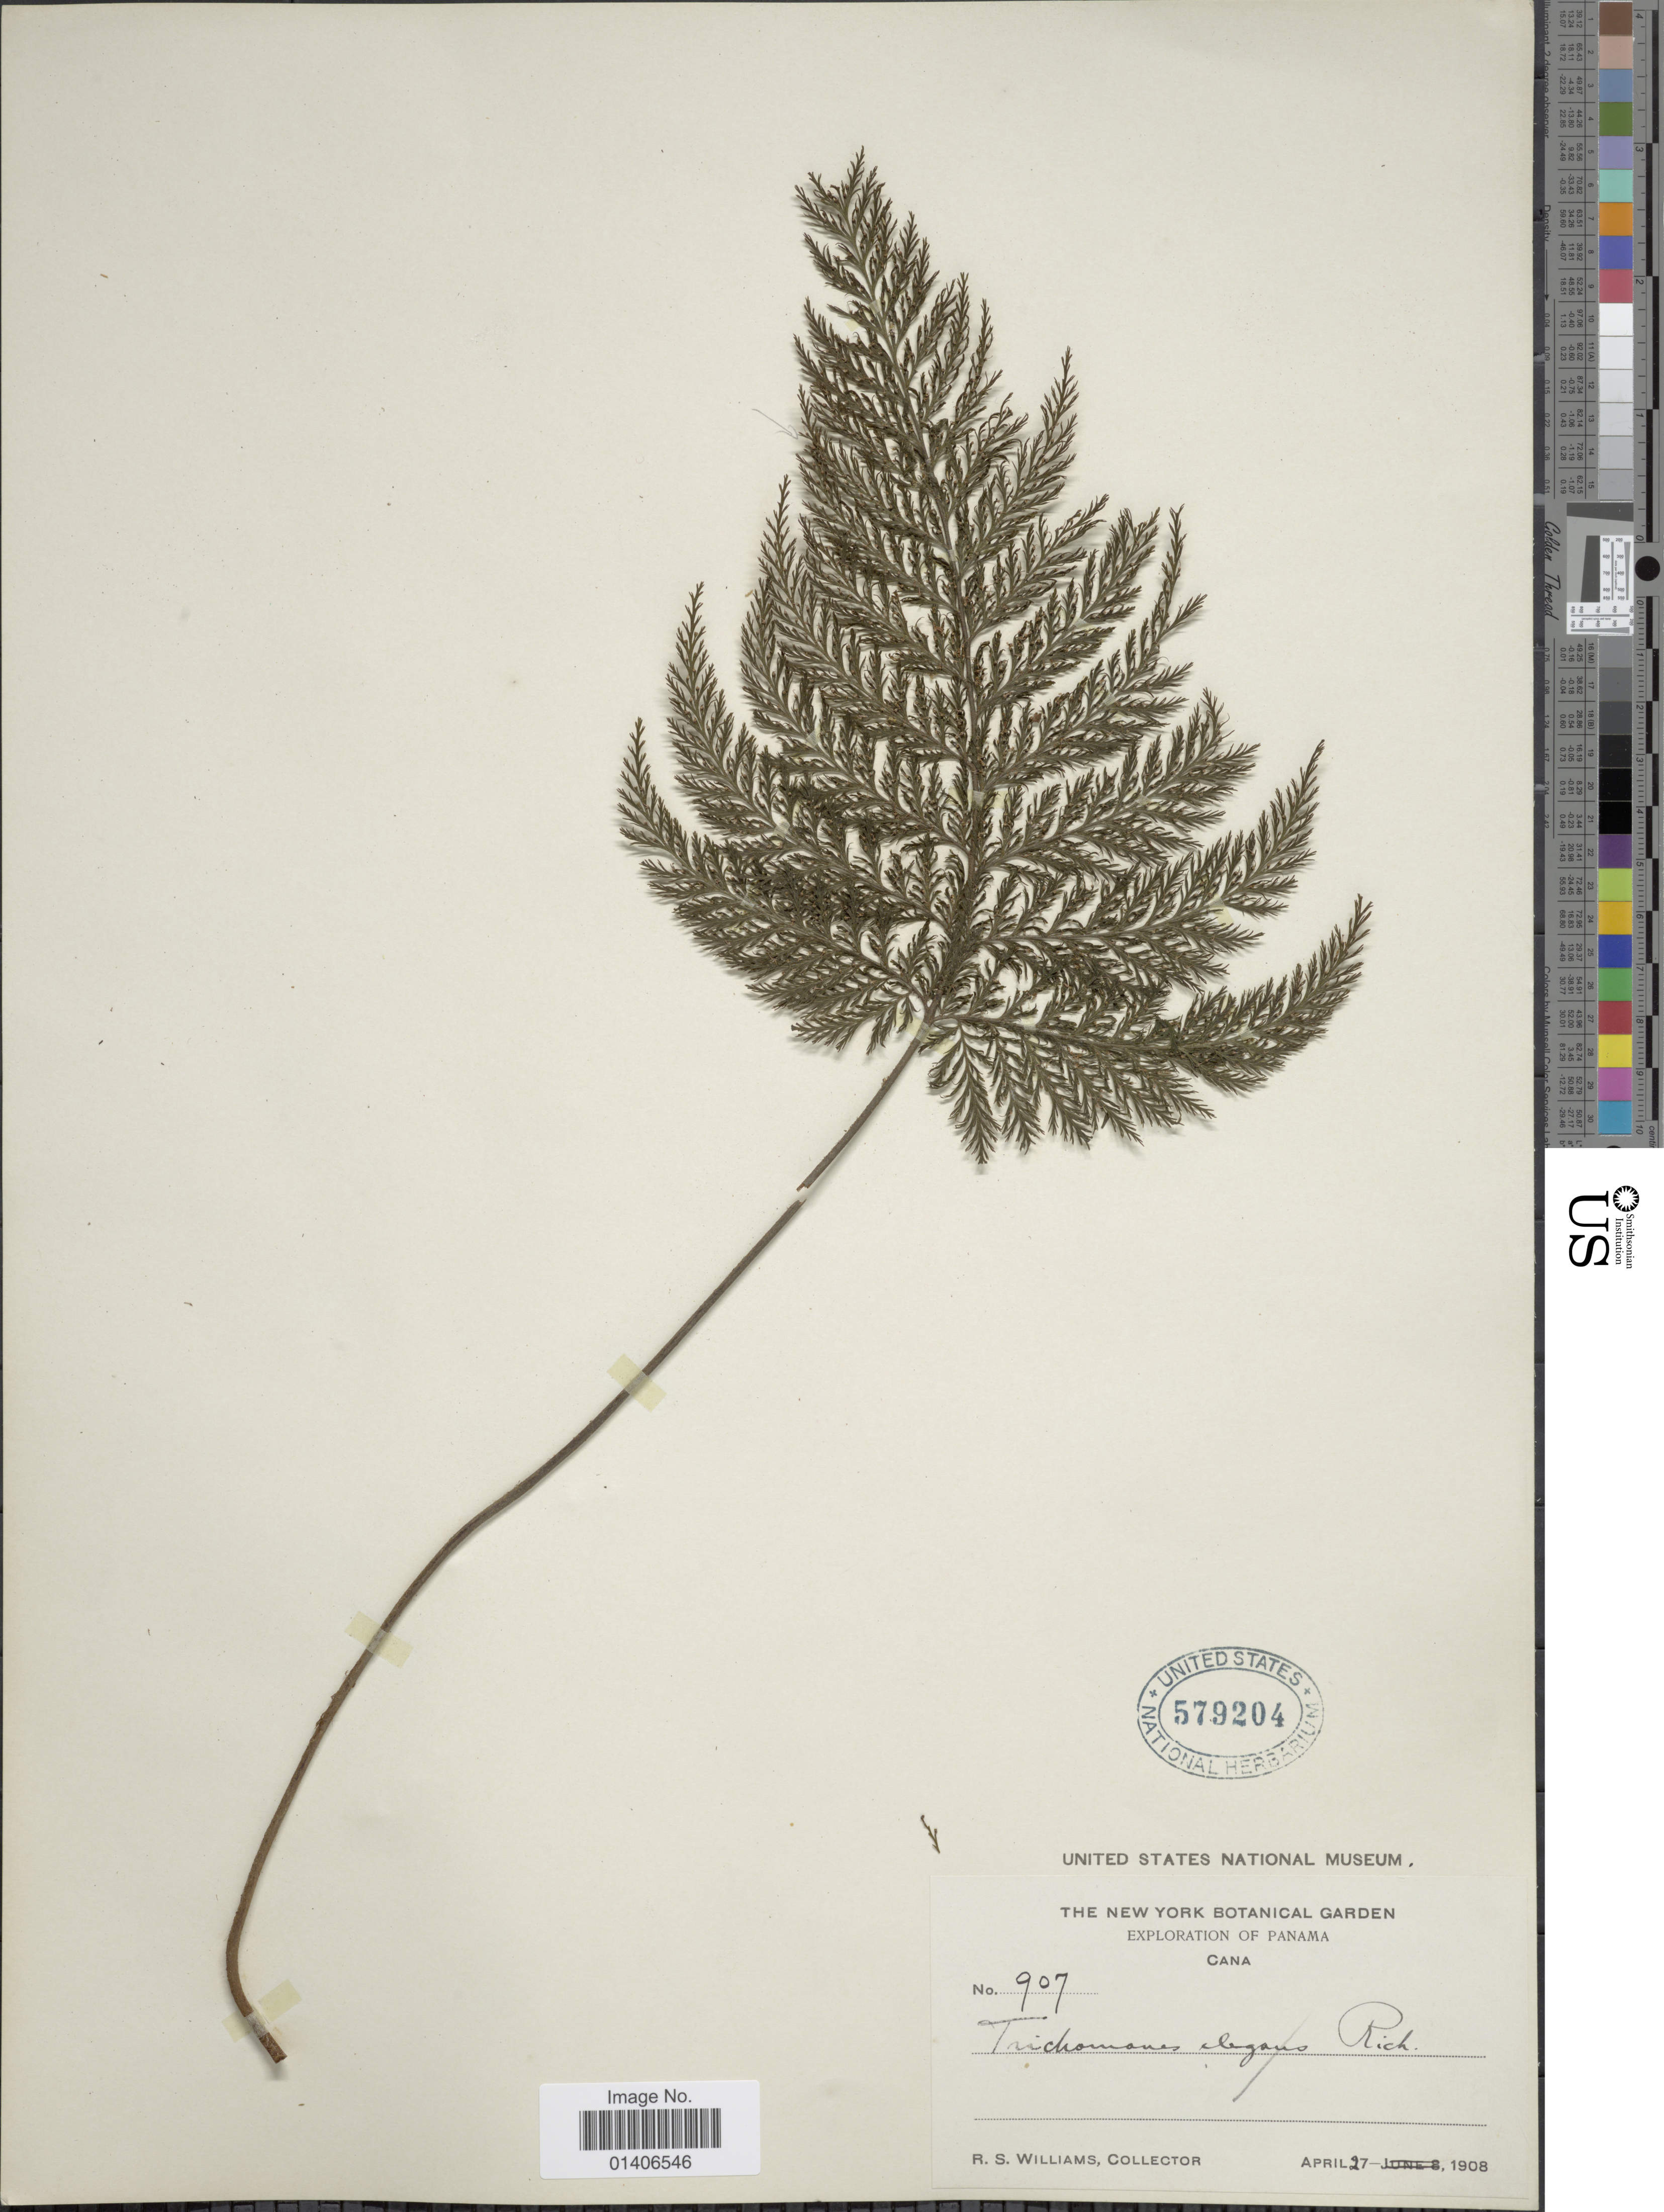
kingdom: Plantae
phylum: Tracheophyta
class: Polypodiopsida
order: Hymenophyllales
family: Hymenophyllaceae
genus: Abrodictyum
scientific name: Abrodictyum rigidum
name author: (Sw.) Ebihara & Dubuisson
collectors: R. S. Williams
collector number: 907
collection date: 1908-04-27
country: Panama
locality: Cana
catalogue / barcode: US 579204